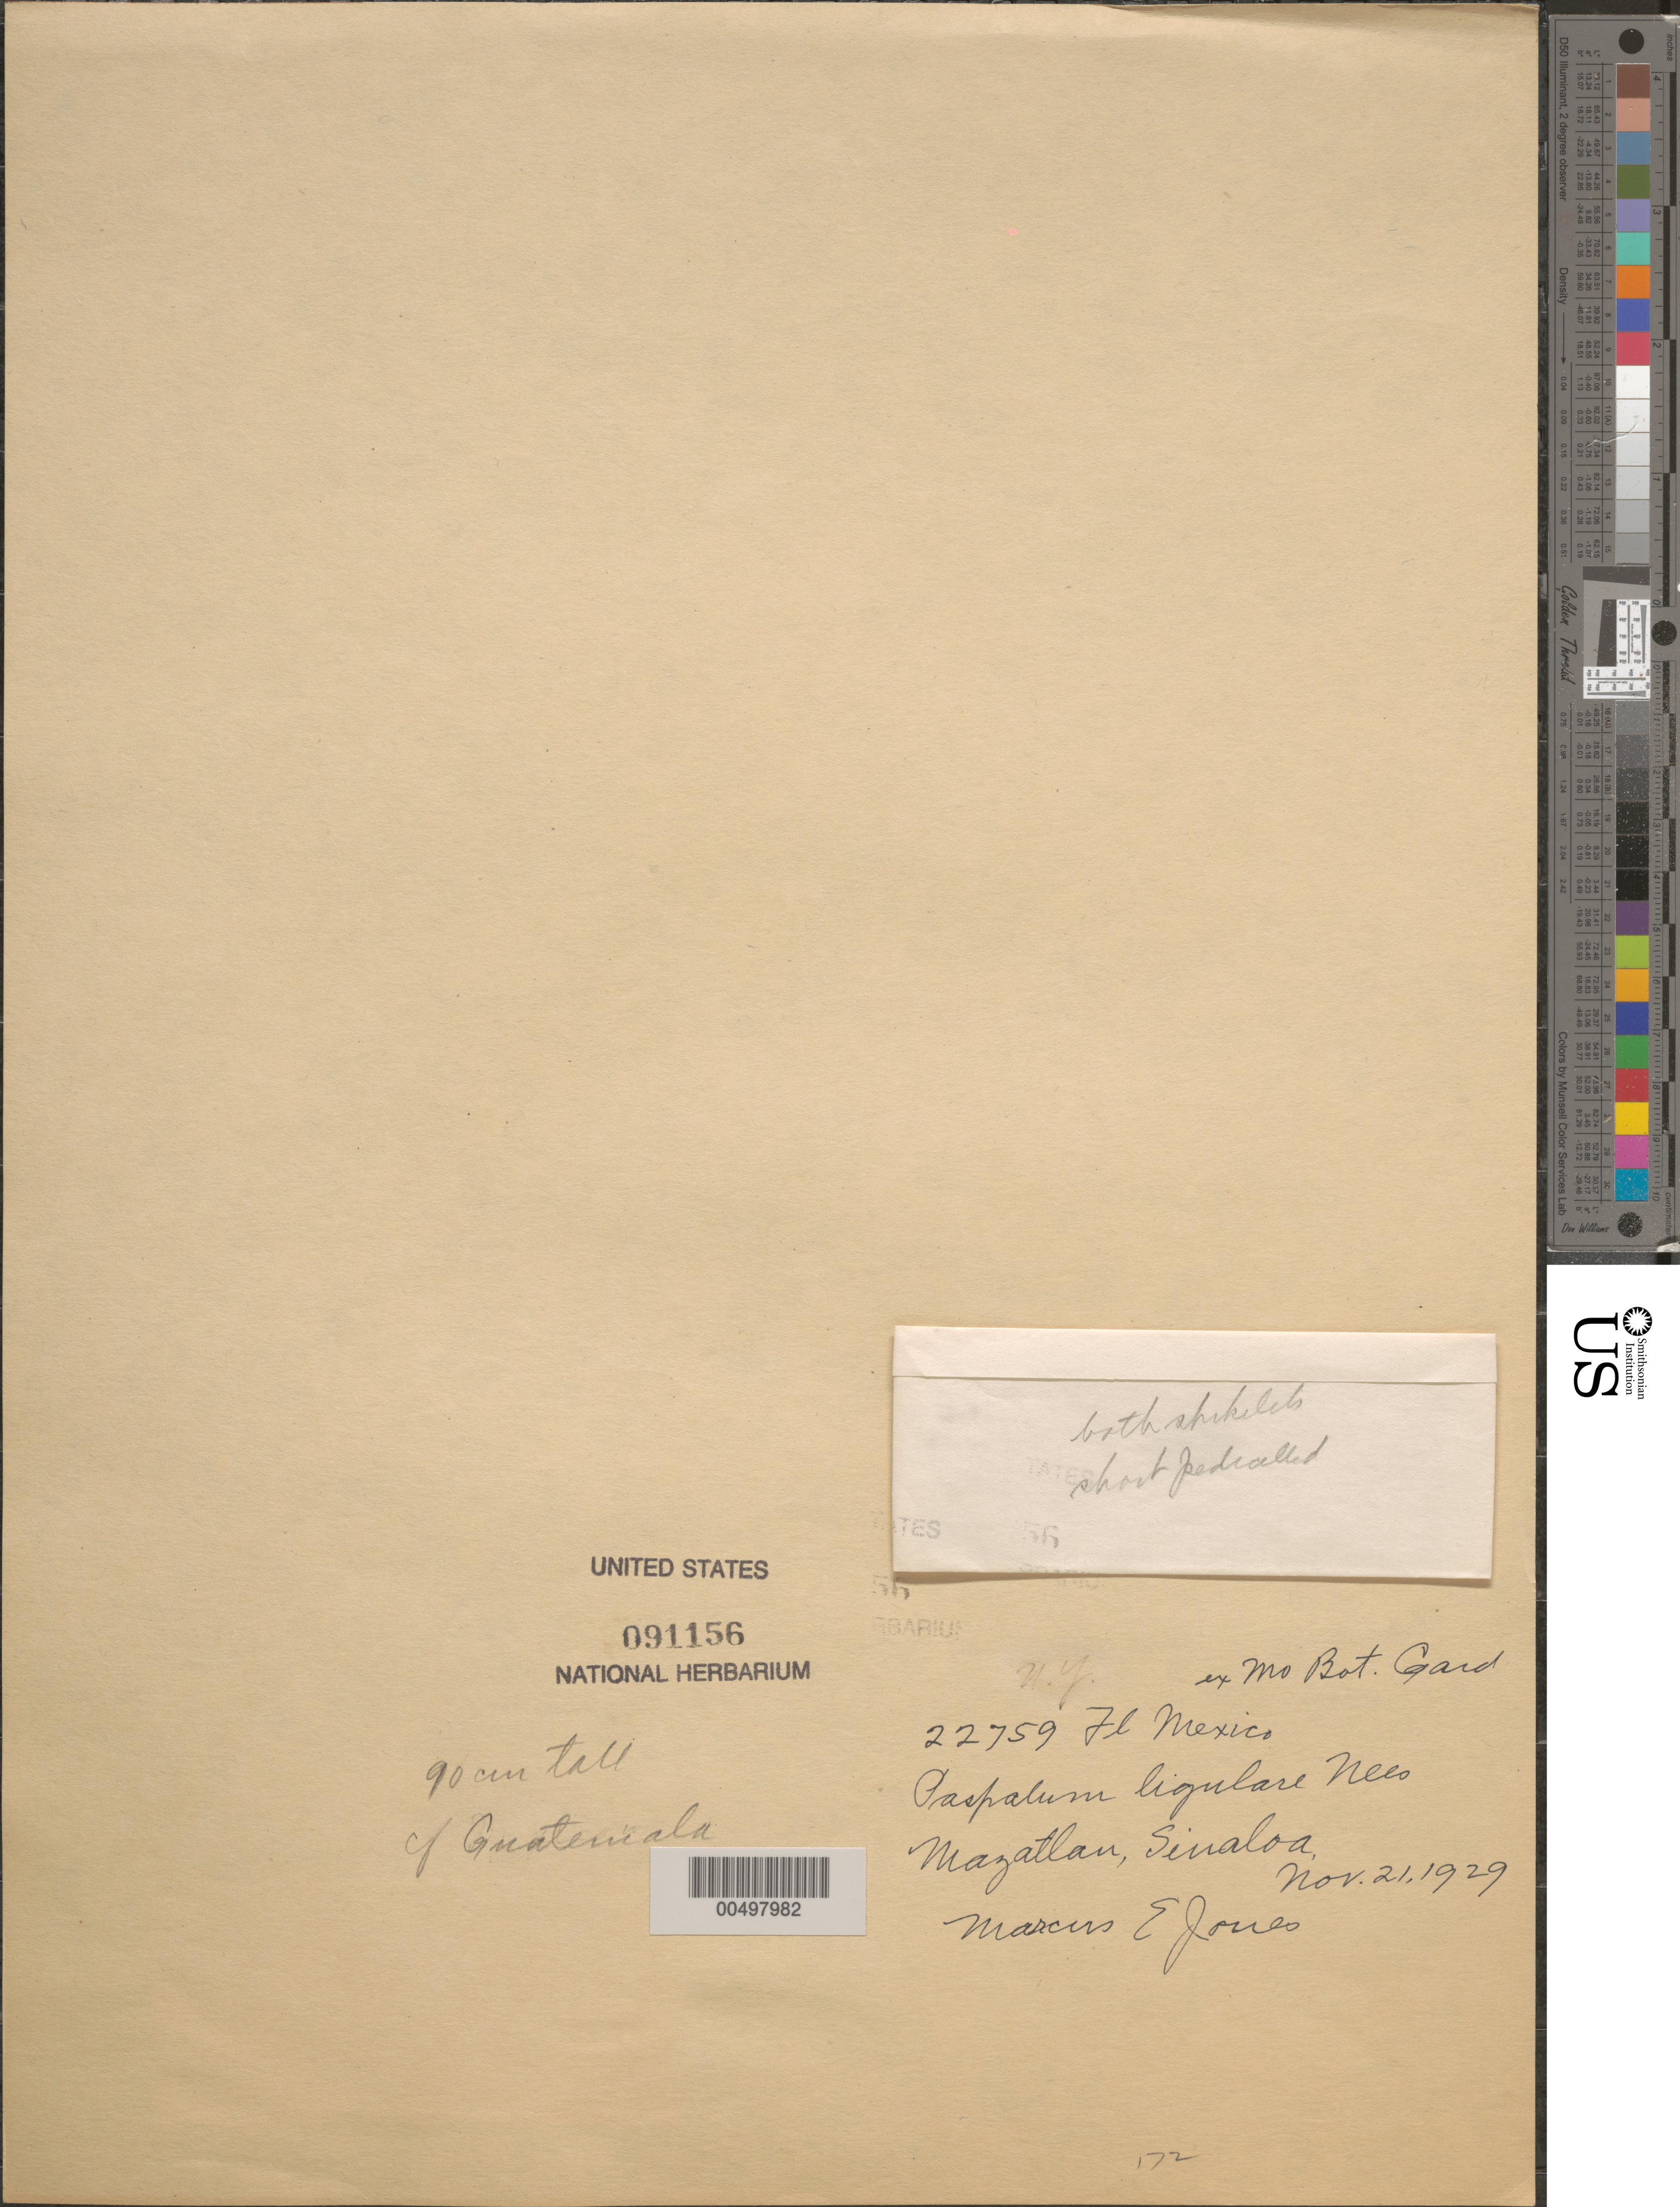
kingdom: Plantae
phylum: Tracheophyta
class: Liliopsida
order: Poales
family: Poaceae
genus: Paspalum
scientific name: Paspalum ligulare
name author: Nees in Mart.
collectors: M. E. Jones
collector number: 22759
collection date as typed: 21 Nov 1929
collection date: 1929-11-21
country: Mexico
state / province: Sinaloa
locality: Mazatlan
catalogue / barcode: US 91156